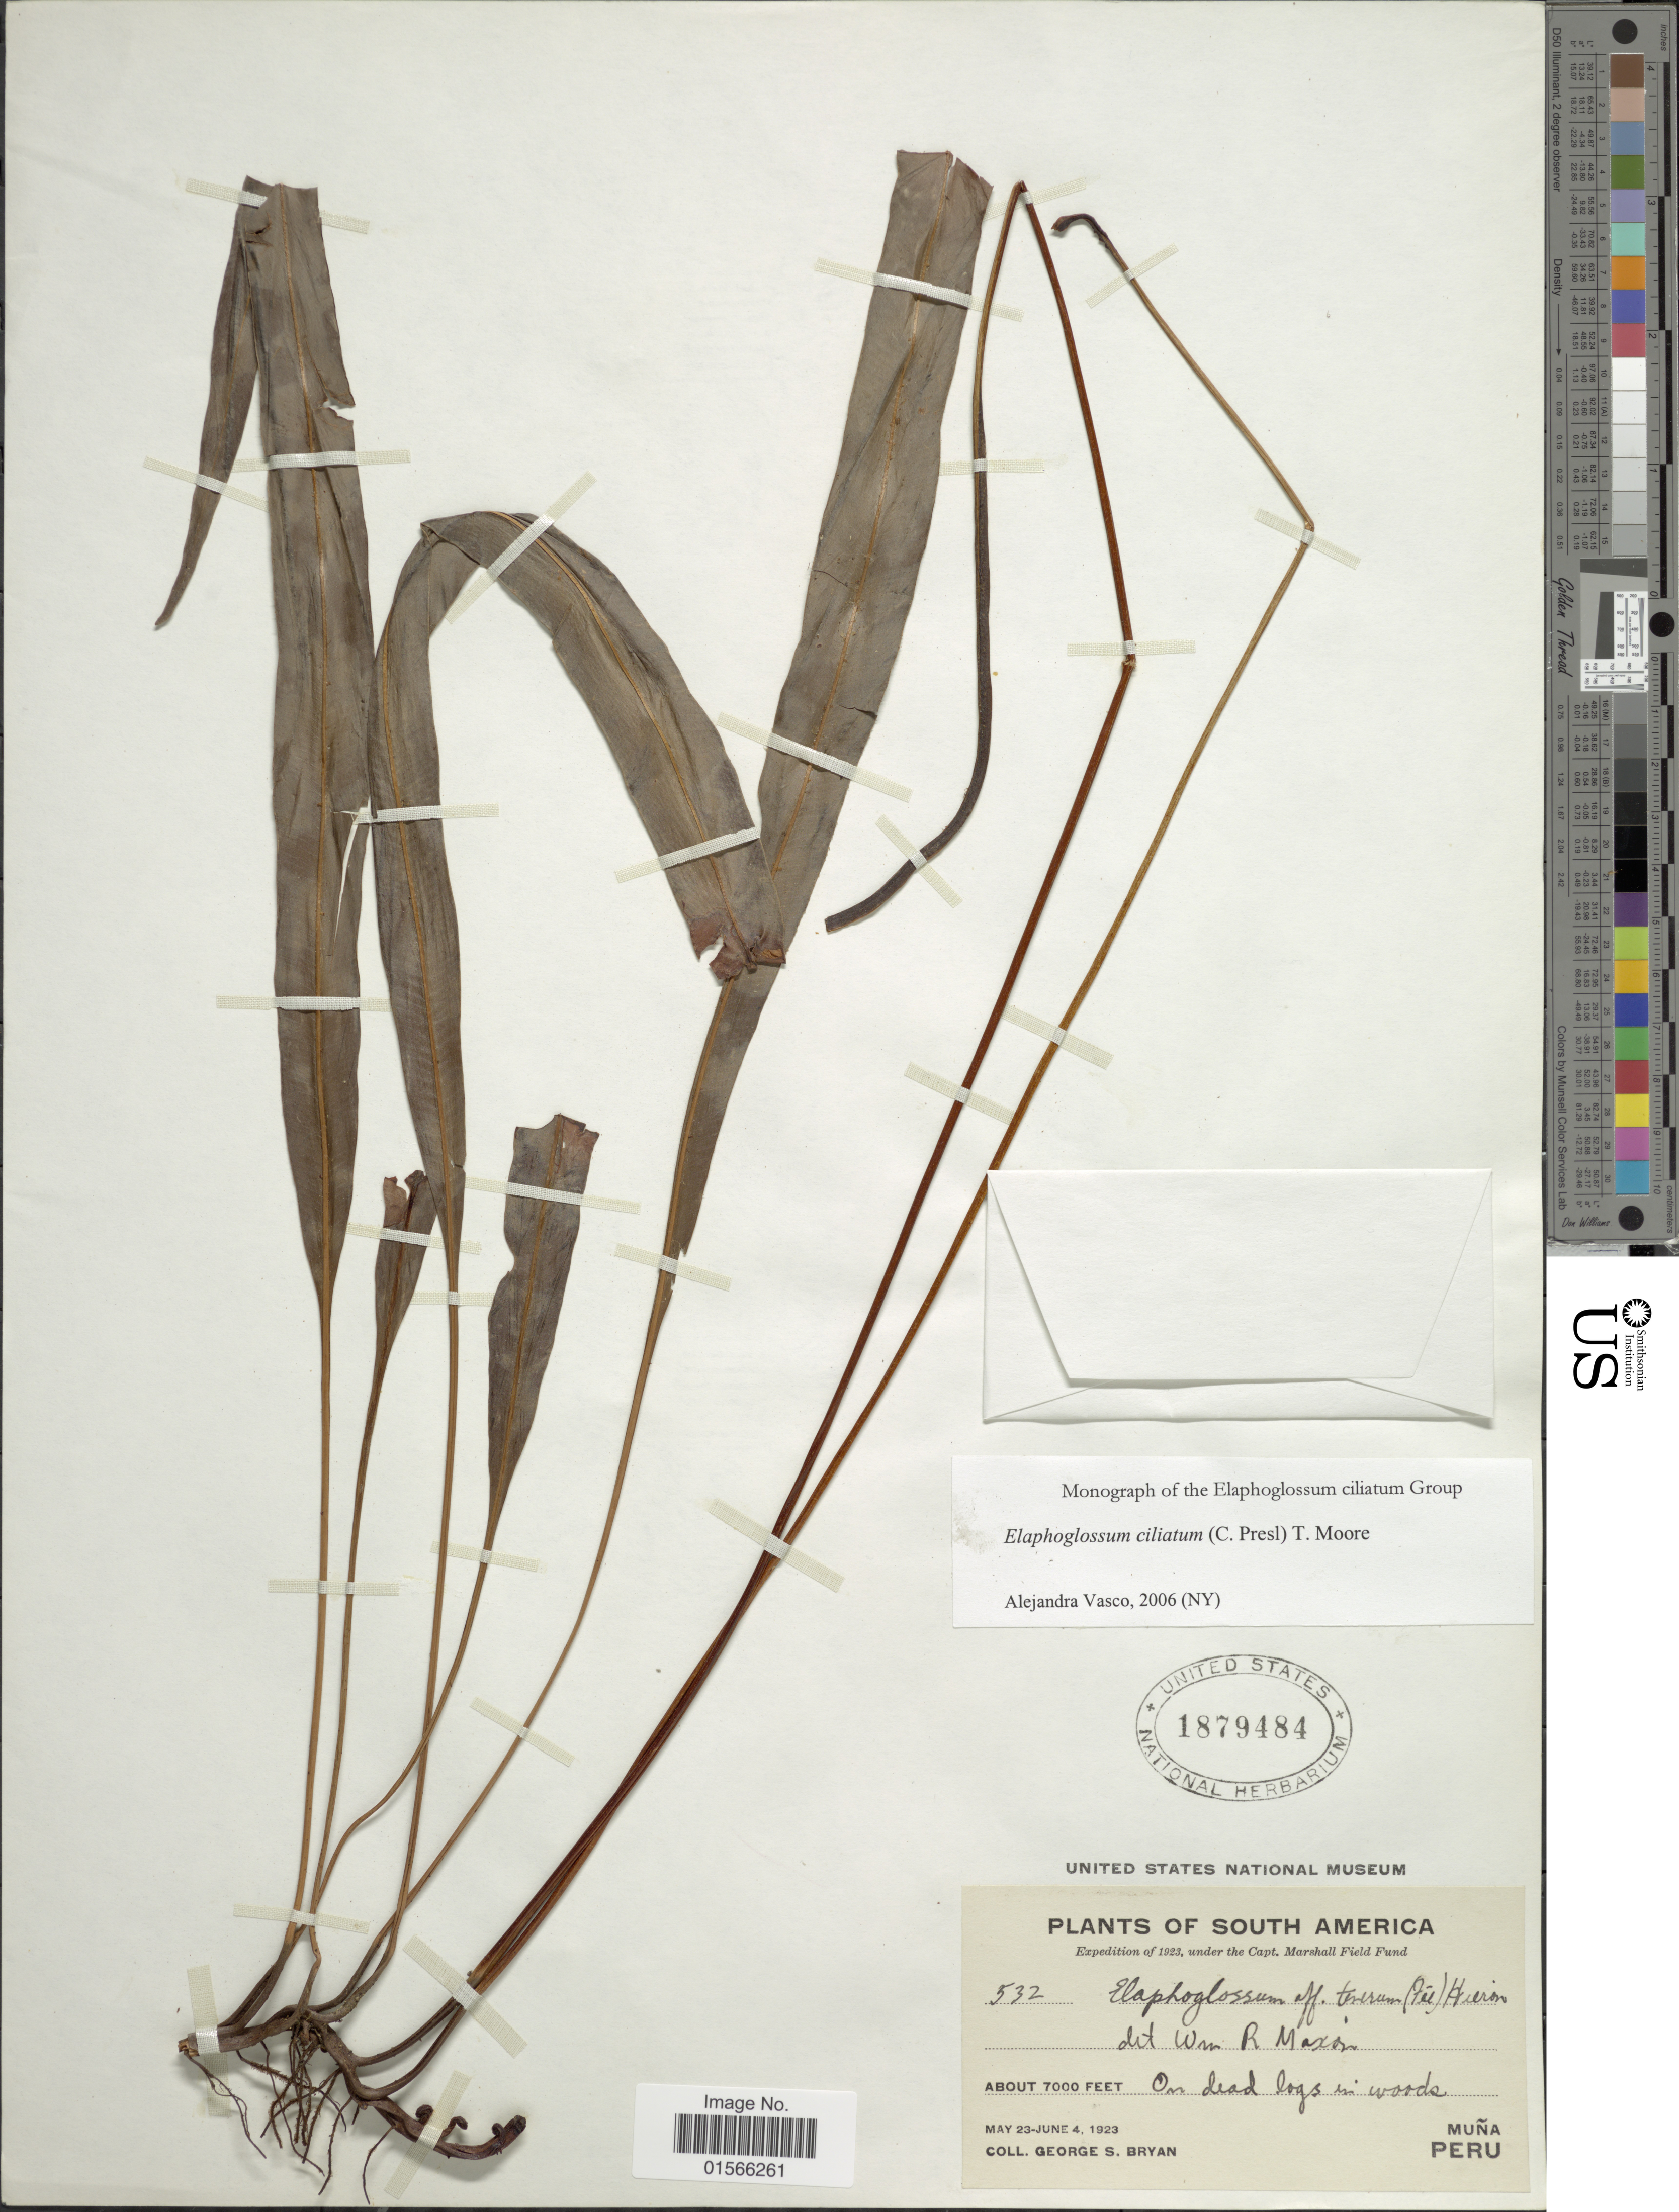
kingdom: Plantae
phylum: Tracheophyta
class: Polypodiopsida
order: Polypodiales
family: Dryopteridaceae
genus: Elaphoglossum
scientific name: Elaphoglossum ciliatum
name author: (C. Presl) T. Moore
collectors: G. S. Bryan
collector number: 532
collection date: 1923-05-23/1923-06-04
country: Peru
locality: On dead logs in woods, Muña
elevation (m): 2134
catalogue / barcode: US 1879484